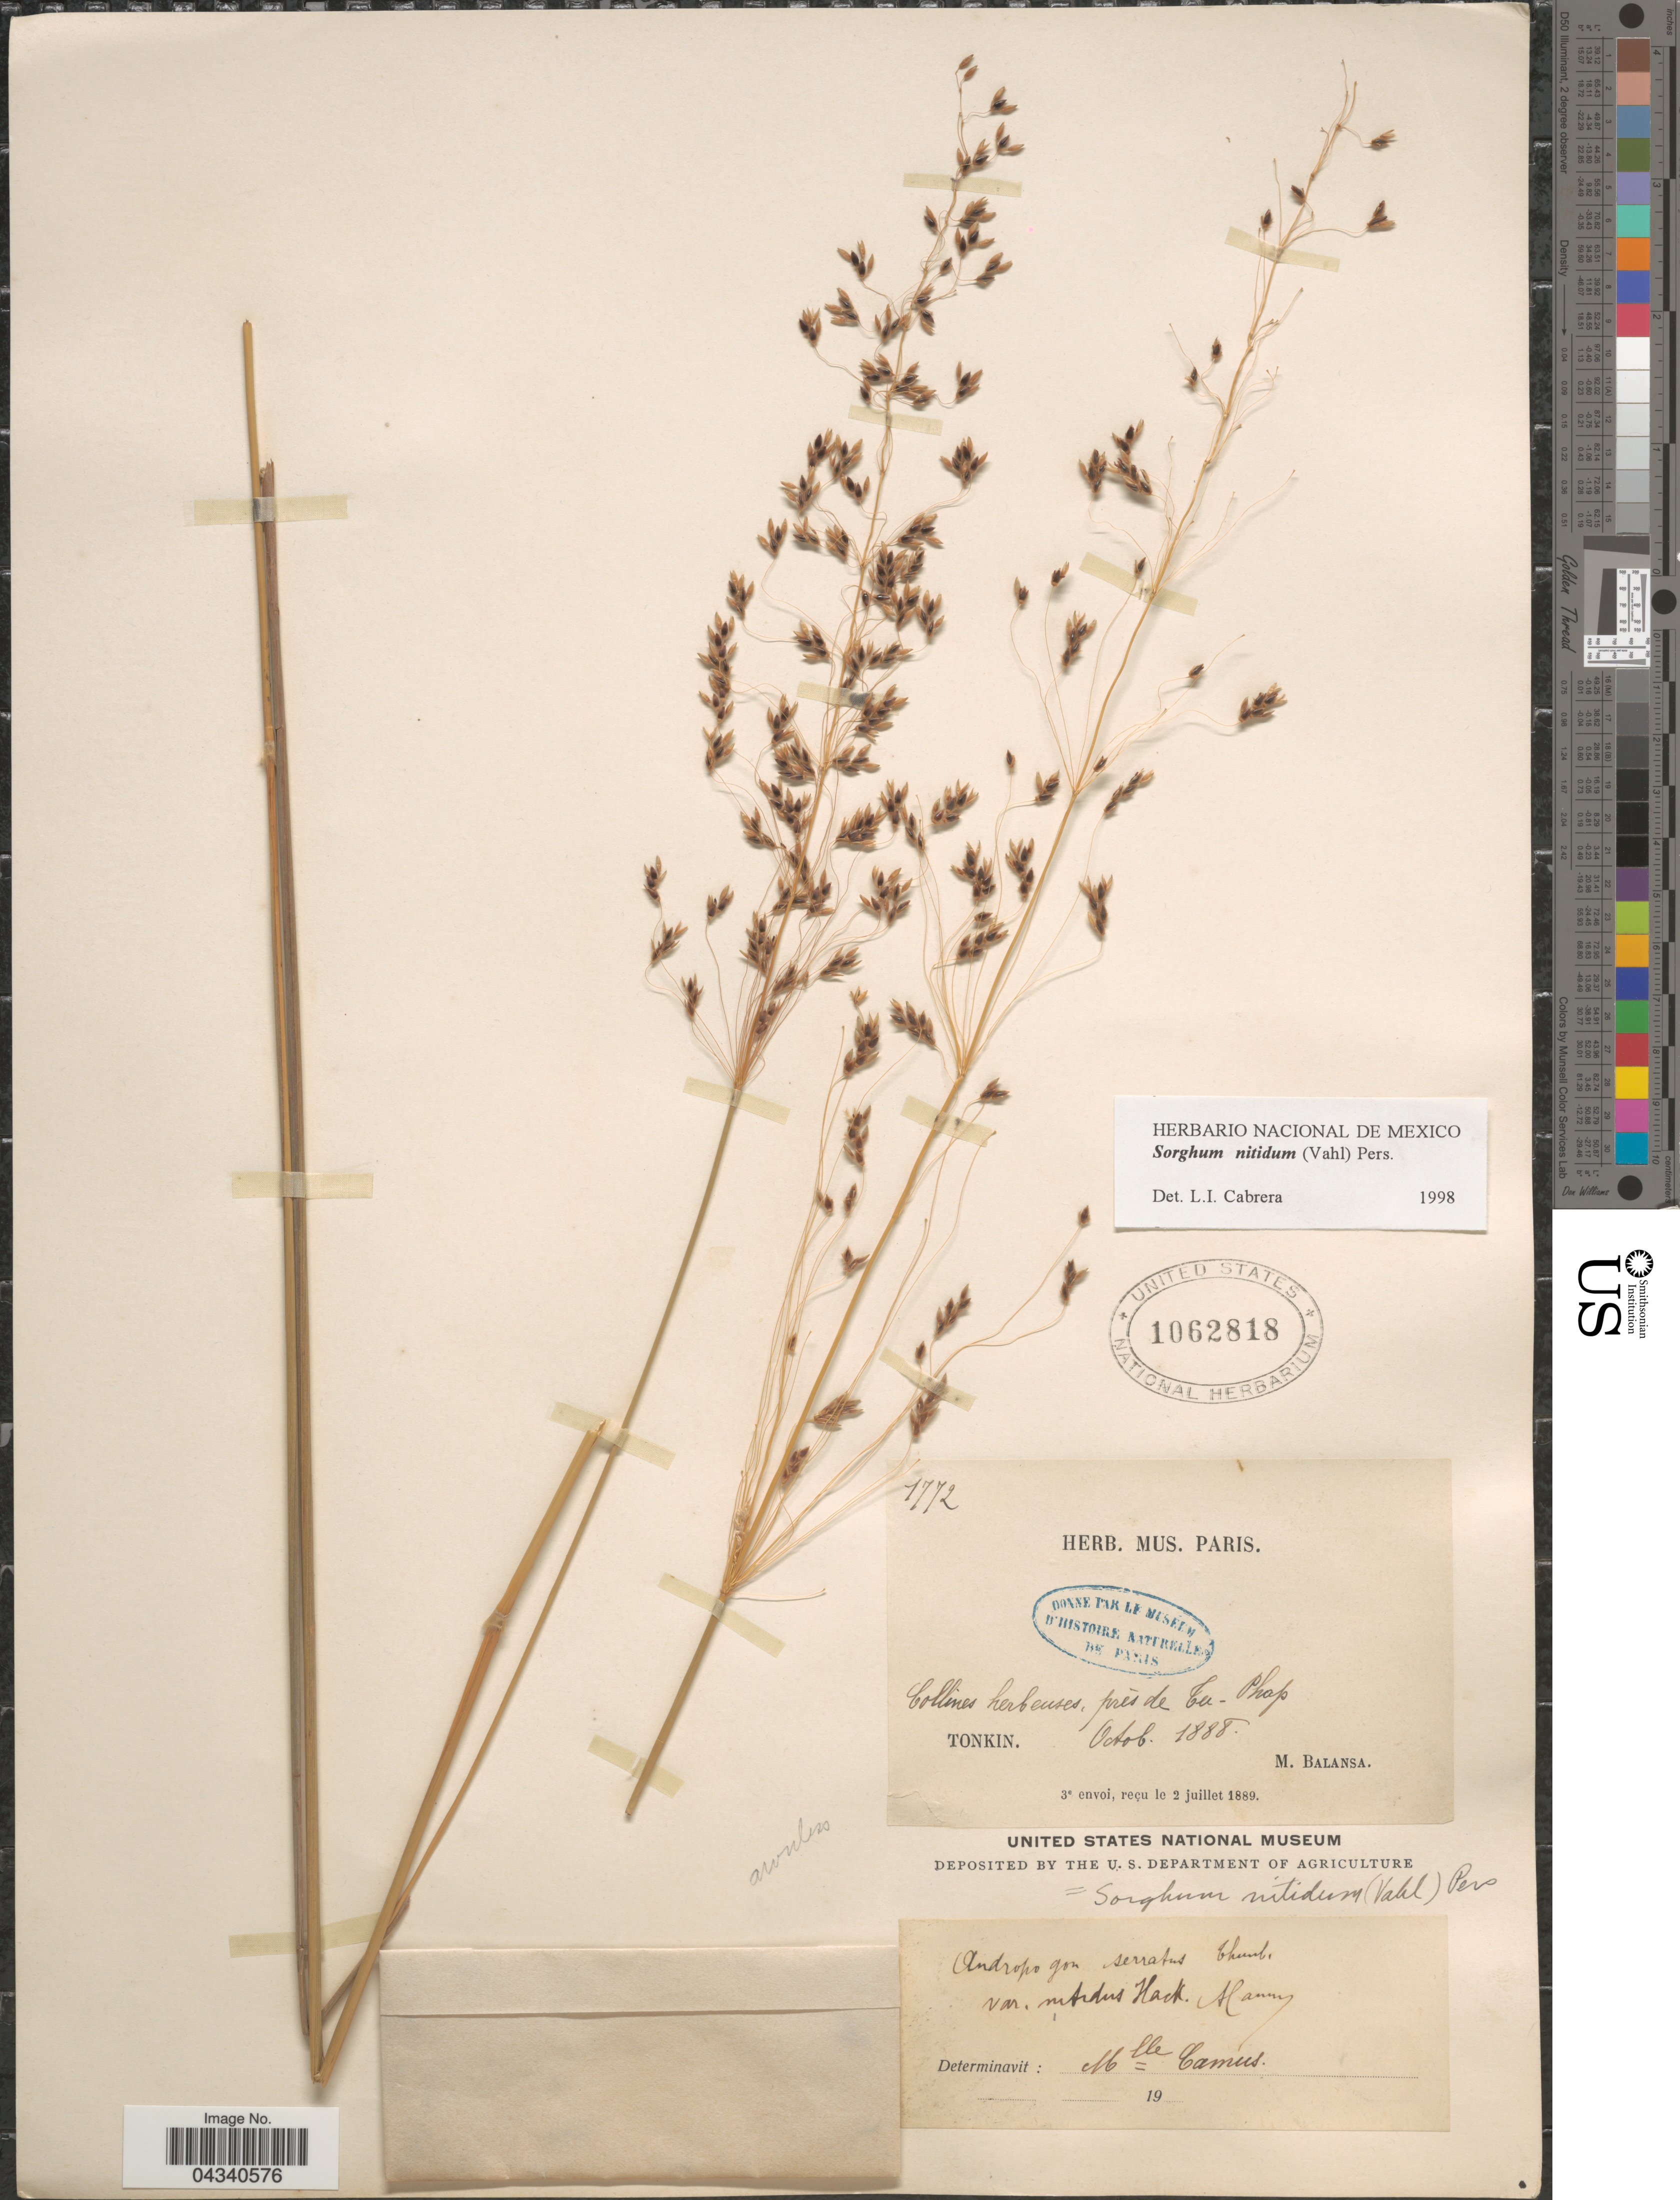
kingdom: Plantae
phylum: Tracheophyta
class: Liliopsida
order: Poales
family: Poaceae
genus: Sorghum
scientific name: Sorghum nitidum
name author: (Vahl) Pers.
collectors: B. Balansa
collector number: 1772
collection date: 1888-10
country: Vietnam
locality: Collines herbeuses, près de Ta-Phap. Tonkin.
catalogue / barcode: US 1062818